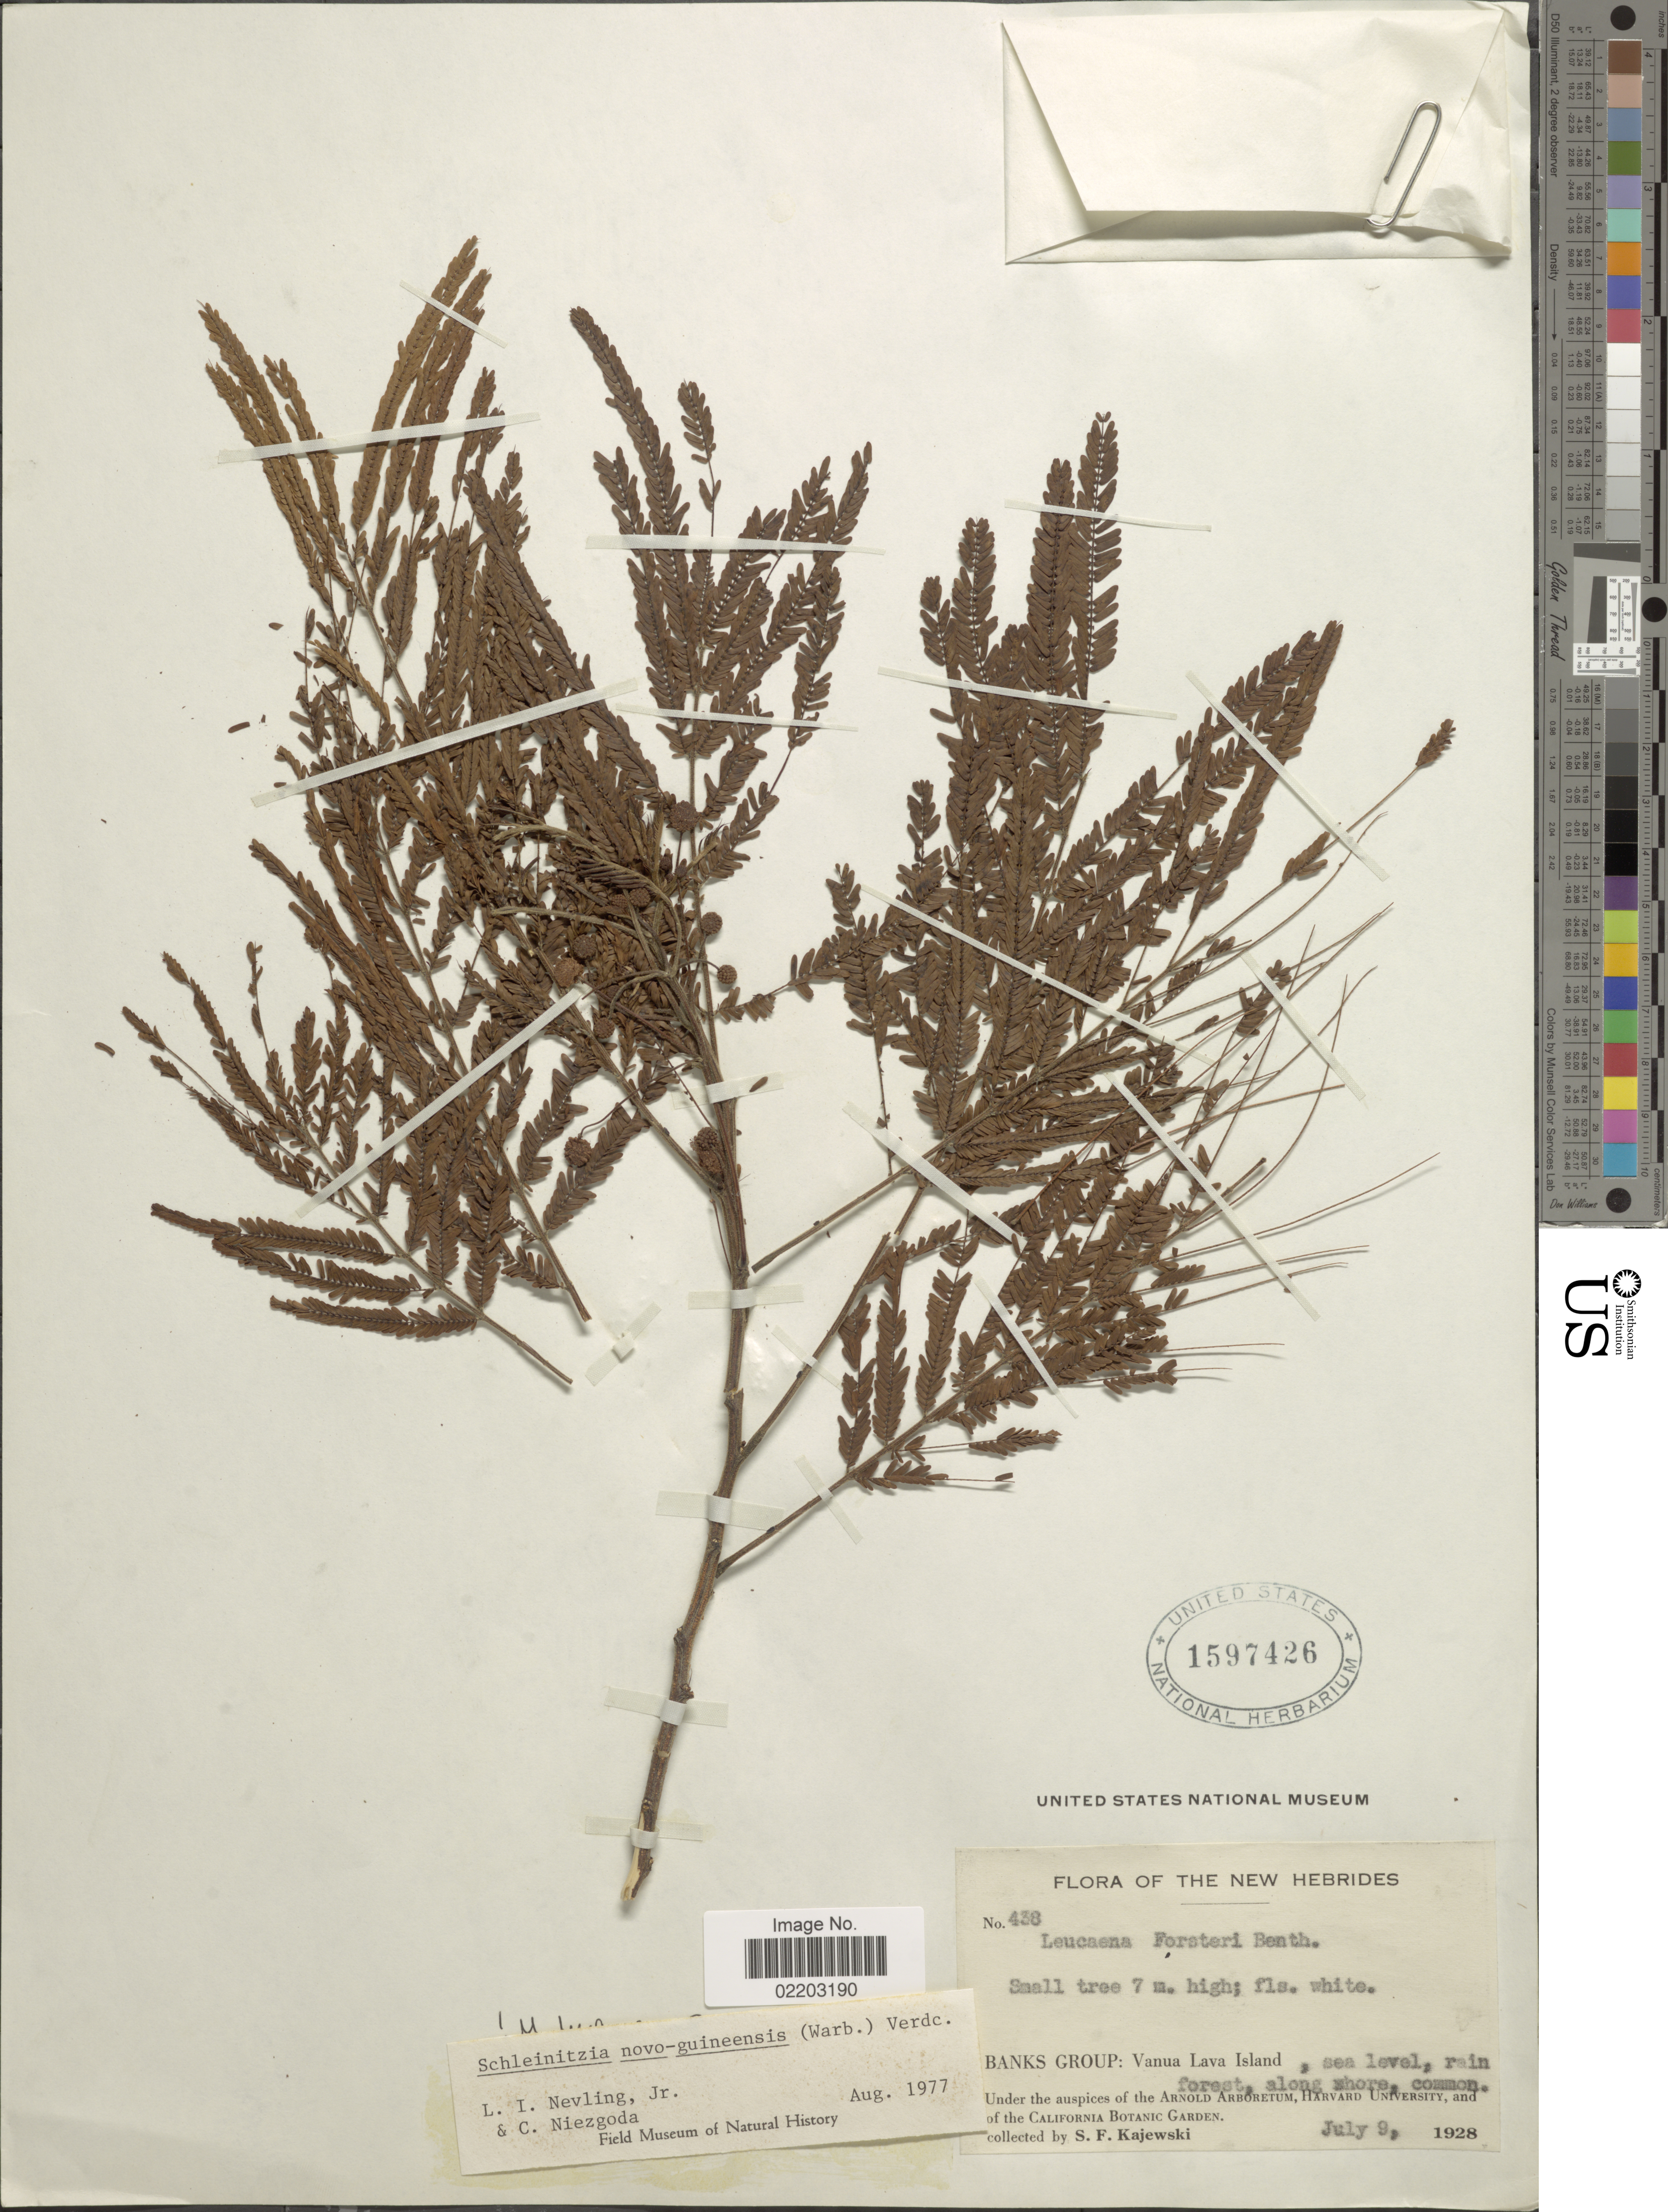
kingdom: Plantae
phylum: Tracheophyta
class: Magnoliopsida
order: Fabales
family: Fabaceae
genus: Schleinitzia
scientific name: Schleinitzia novoguineensis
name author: (Warb.) Verdc.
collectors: S. Kajewski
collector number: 438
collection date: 1928-07-09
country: Vanuatu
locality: The New Hebrides, Banks Group: Vanua Lava Island, sea level, rain forest, along shore, common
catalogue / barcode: US 1597426